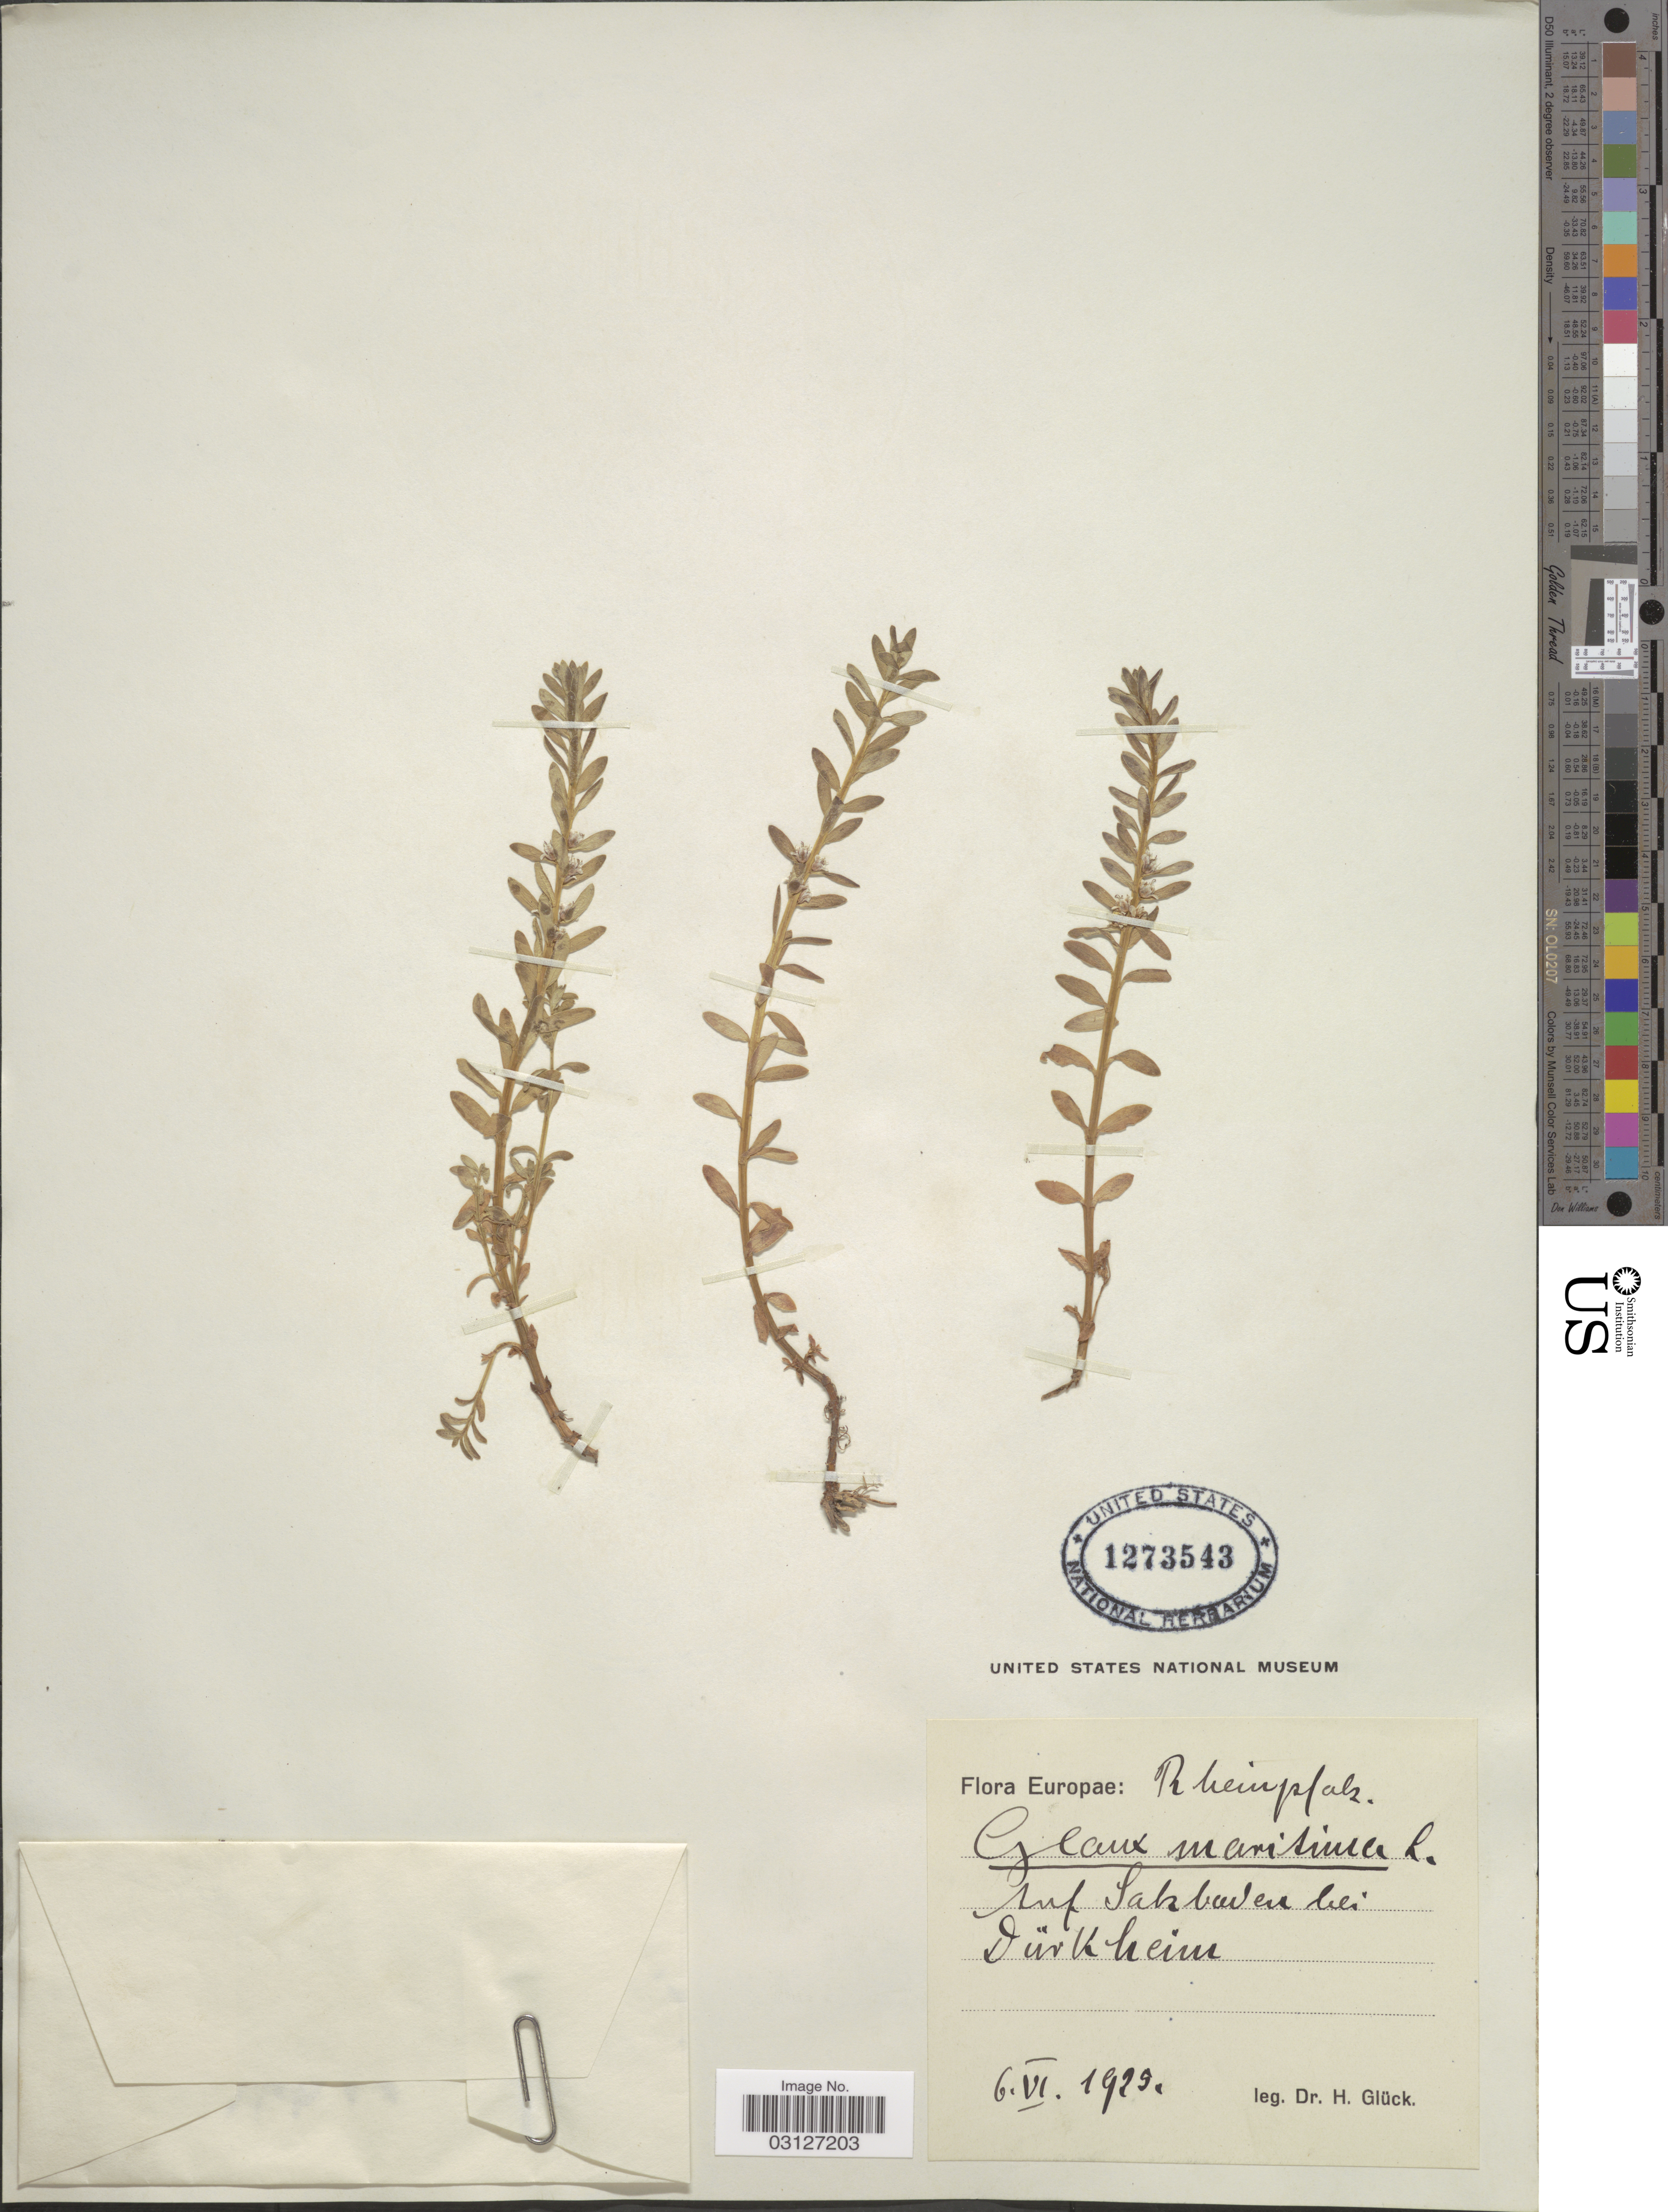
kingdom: Plantae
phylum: Tracheophyta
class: Magnoliopsida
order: Ericales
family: Primulaceae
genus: Glaux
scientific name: Glaux maritima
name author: L.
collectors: H. Glück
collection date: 1925-06-06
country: Germany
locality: Europae: Rheinpfalz. Suf [interpreted] Sakbuven [interpreted] bei Dürkheim.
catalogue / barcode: US 1273543